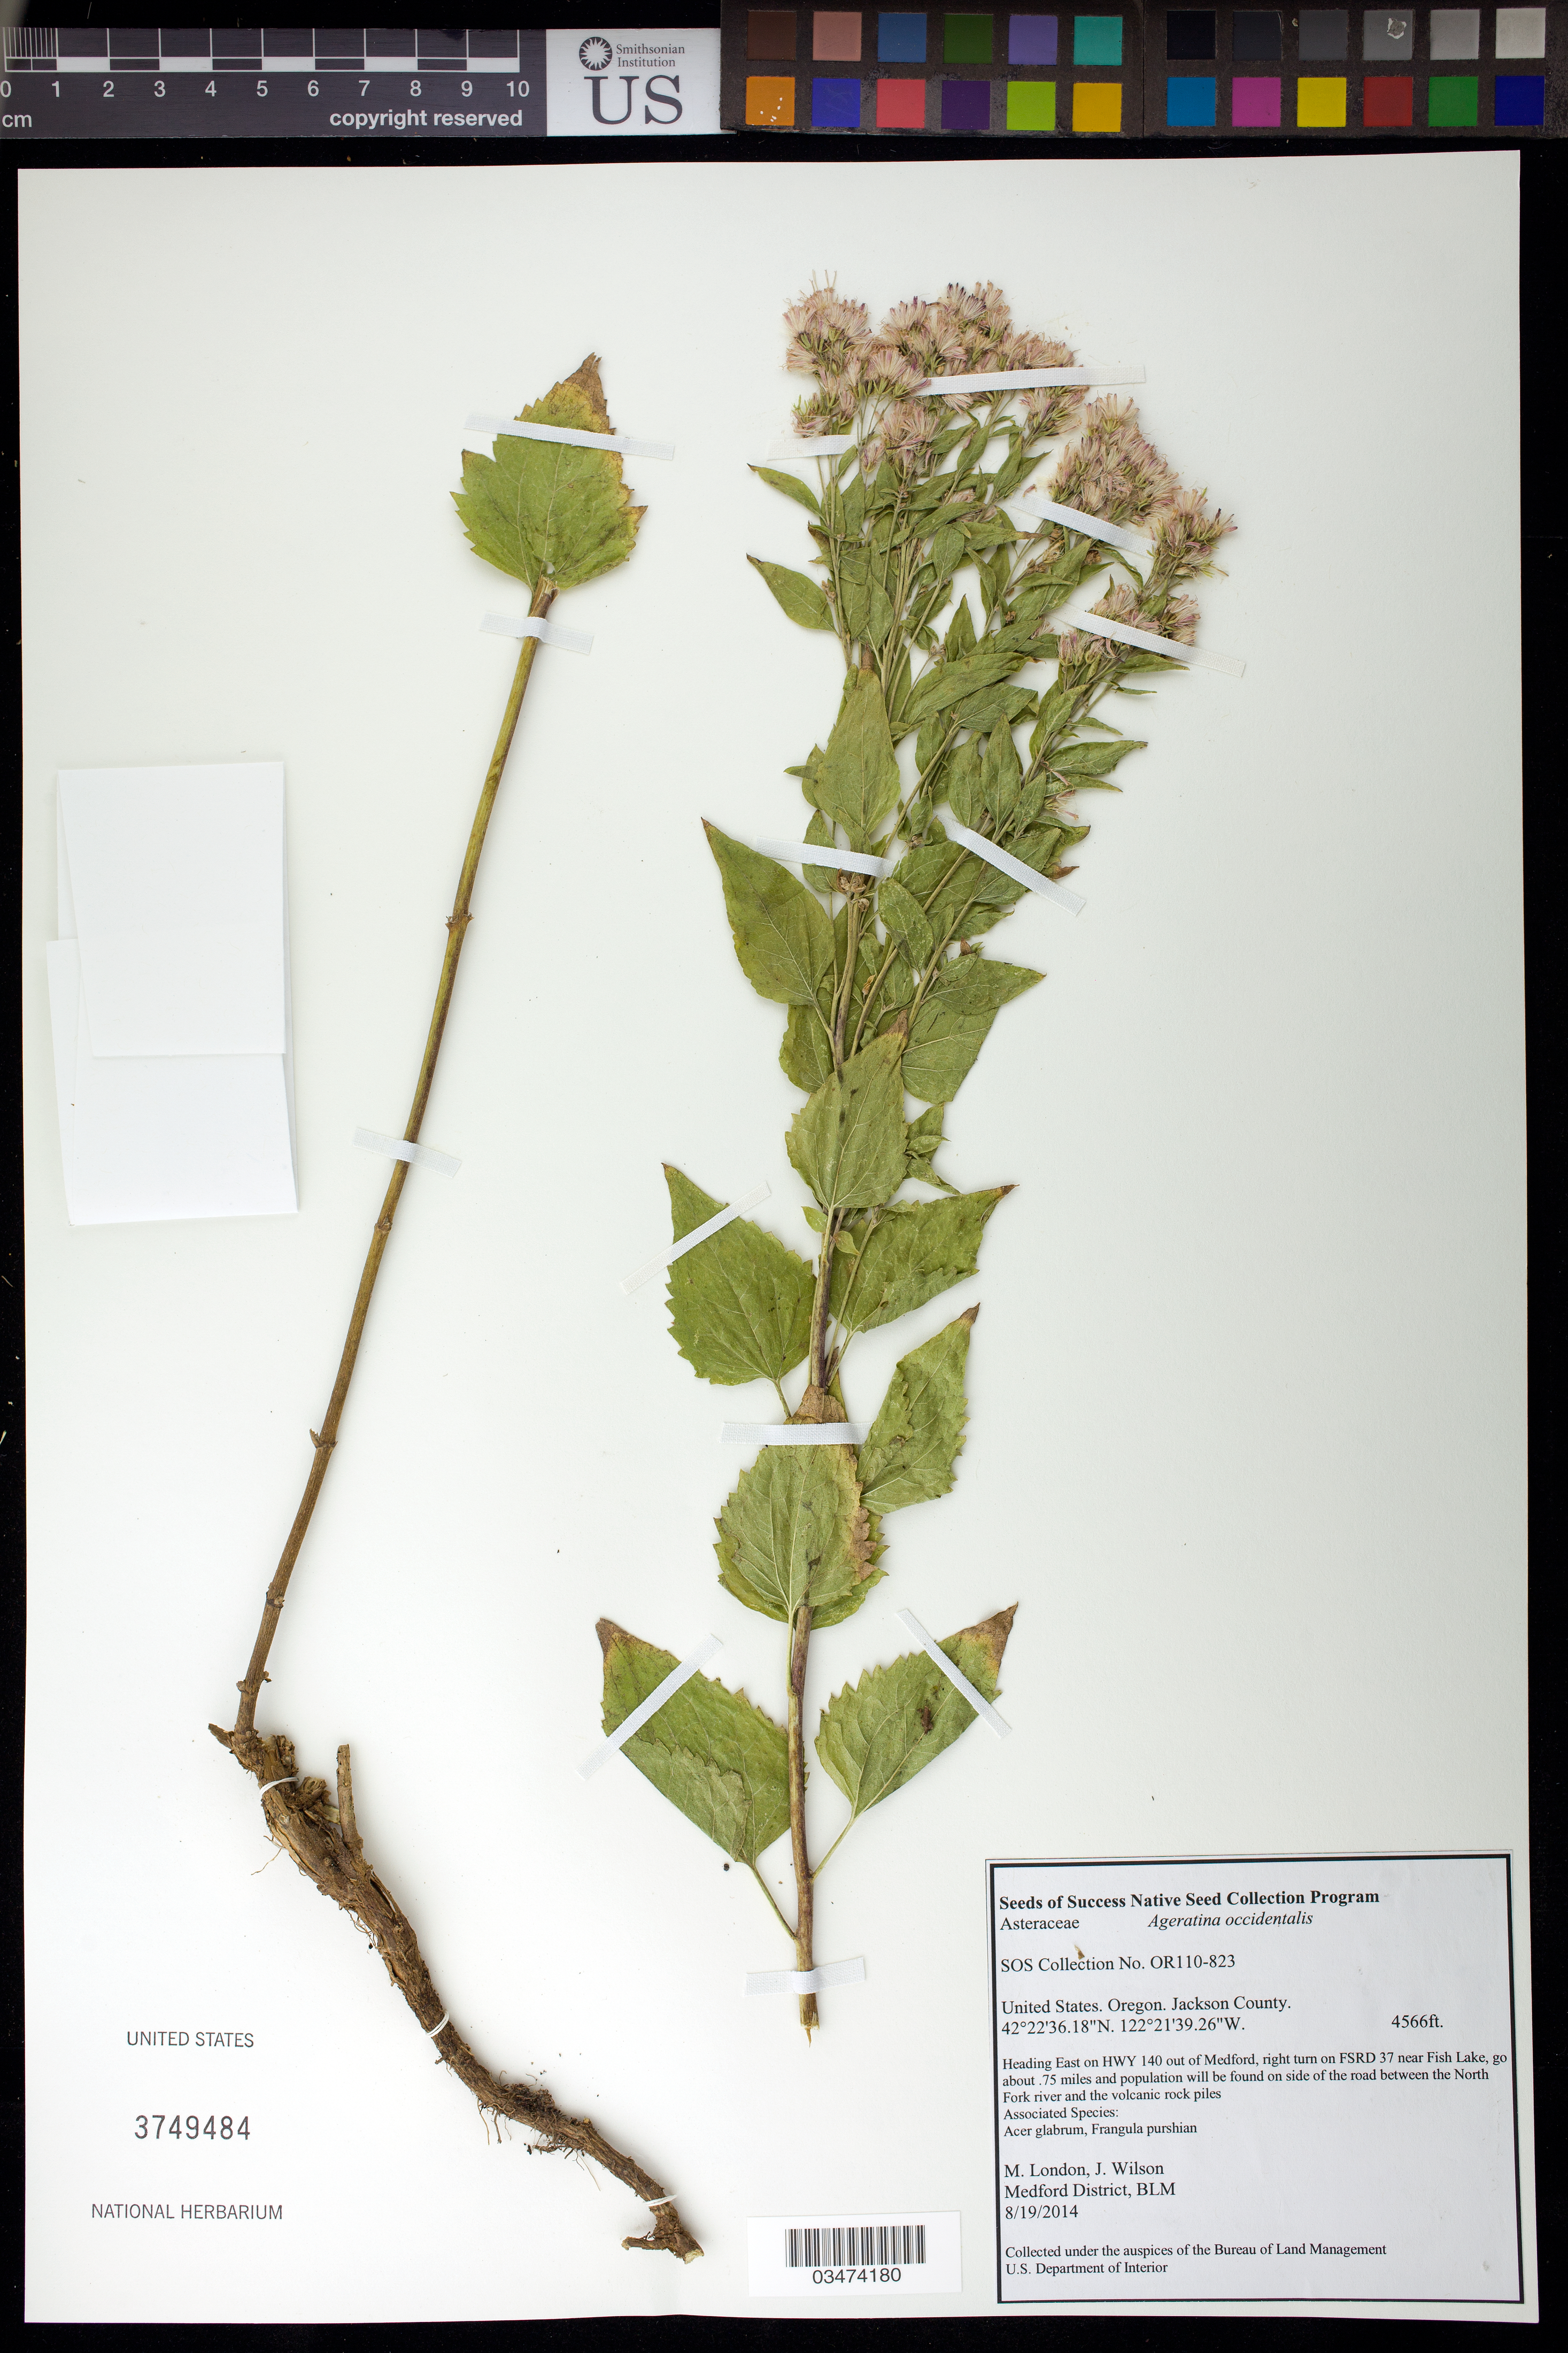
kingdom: Plantae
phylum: Tracheophyta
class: Magnoliopsida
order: Asterales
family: Asteraceae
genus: Ageratina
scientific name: Ageratina occidentalis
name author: (Hook.) R.M. King & H. Rob.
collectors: M. London & J. Wilson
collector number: OR110-823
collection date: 2014-08-19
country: United States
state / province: Oregon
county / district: Jackson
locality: Near Fish Lake, road between the North Fork river and the volcanic rock poles.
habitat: Volcanic rock piles. Associated species: Acer glabrum, Frangula purshian.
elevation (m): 1392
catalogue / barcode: US 3749484